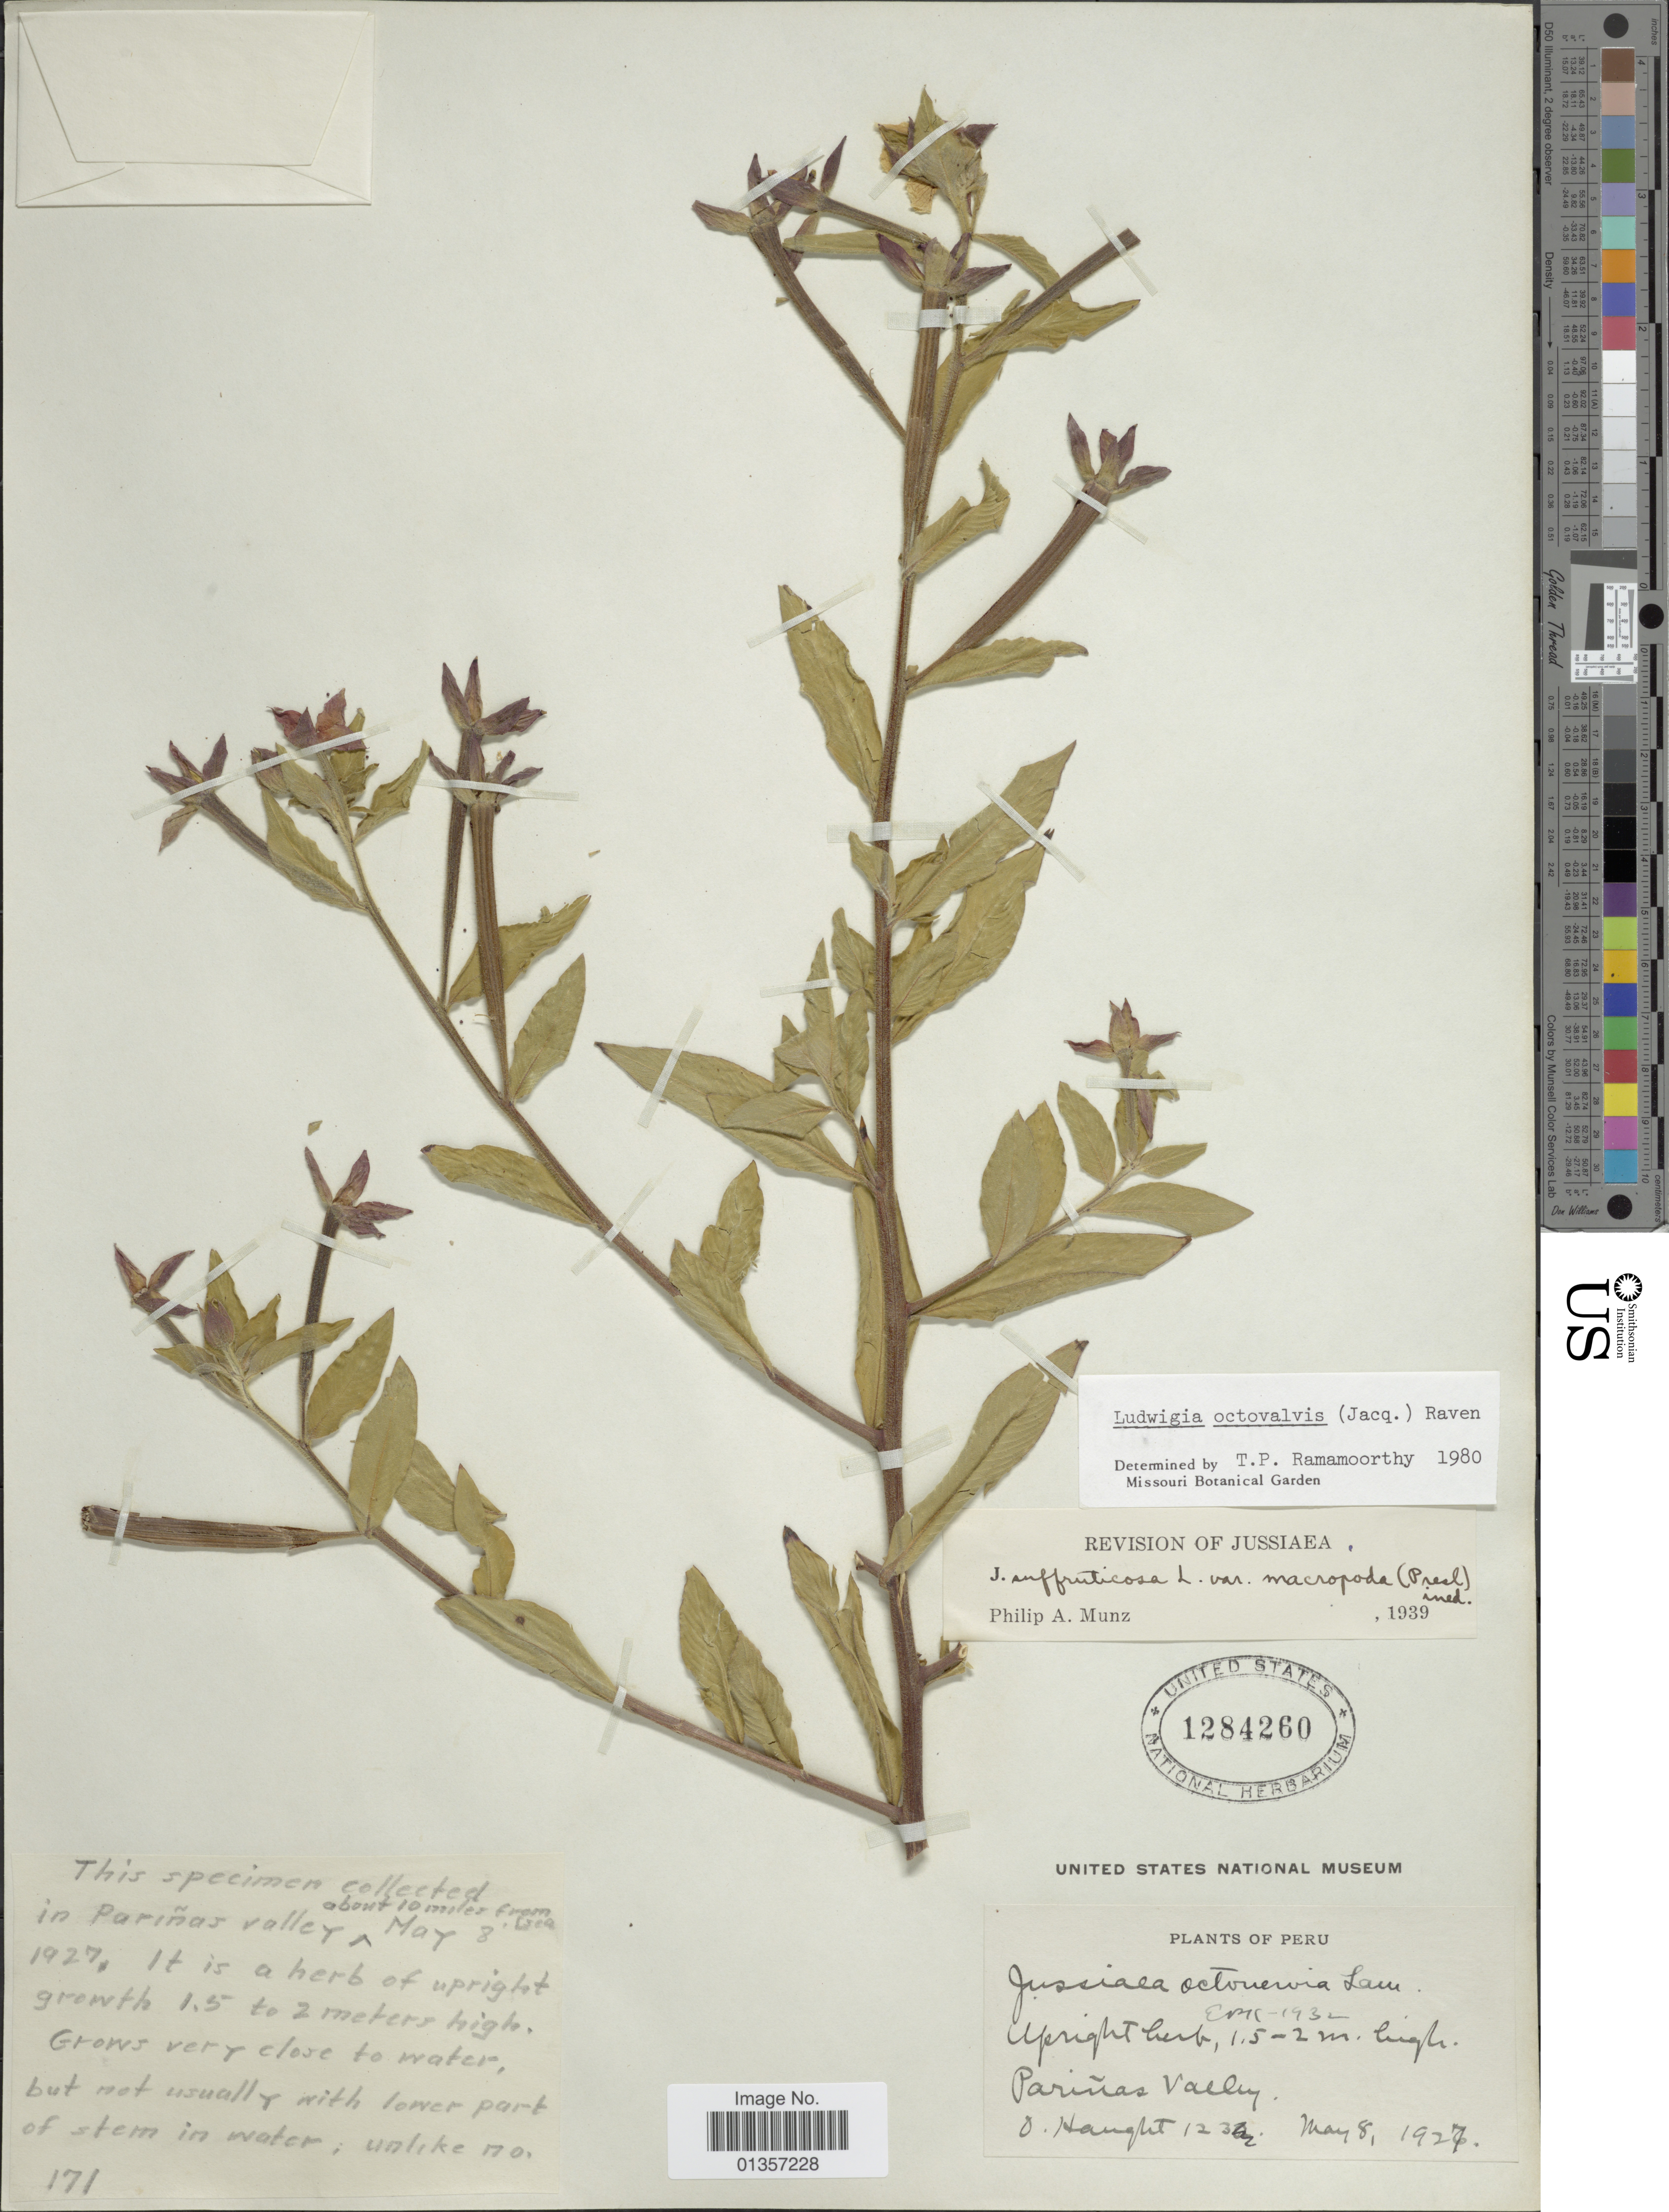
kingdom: Plantae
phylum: Tracheophyta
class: Magnoliopsida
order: Myrtales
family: Onagraceae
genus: Ludwigia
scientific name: Ludwigia octovalvis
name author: (Jacq.) P.H. Raven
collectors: O. Haught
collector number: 123*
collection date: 1927-05-08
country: Peru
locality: Pariñas Valley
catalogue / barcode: US 1284260